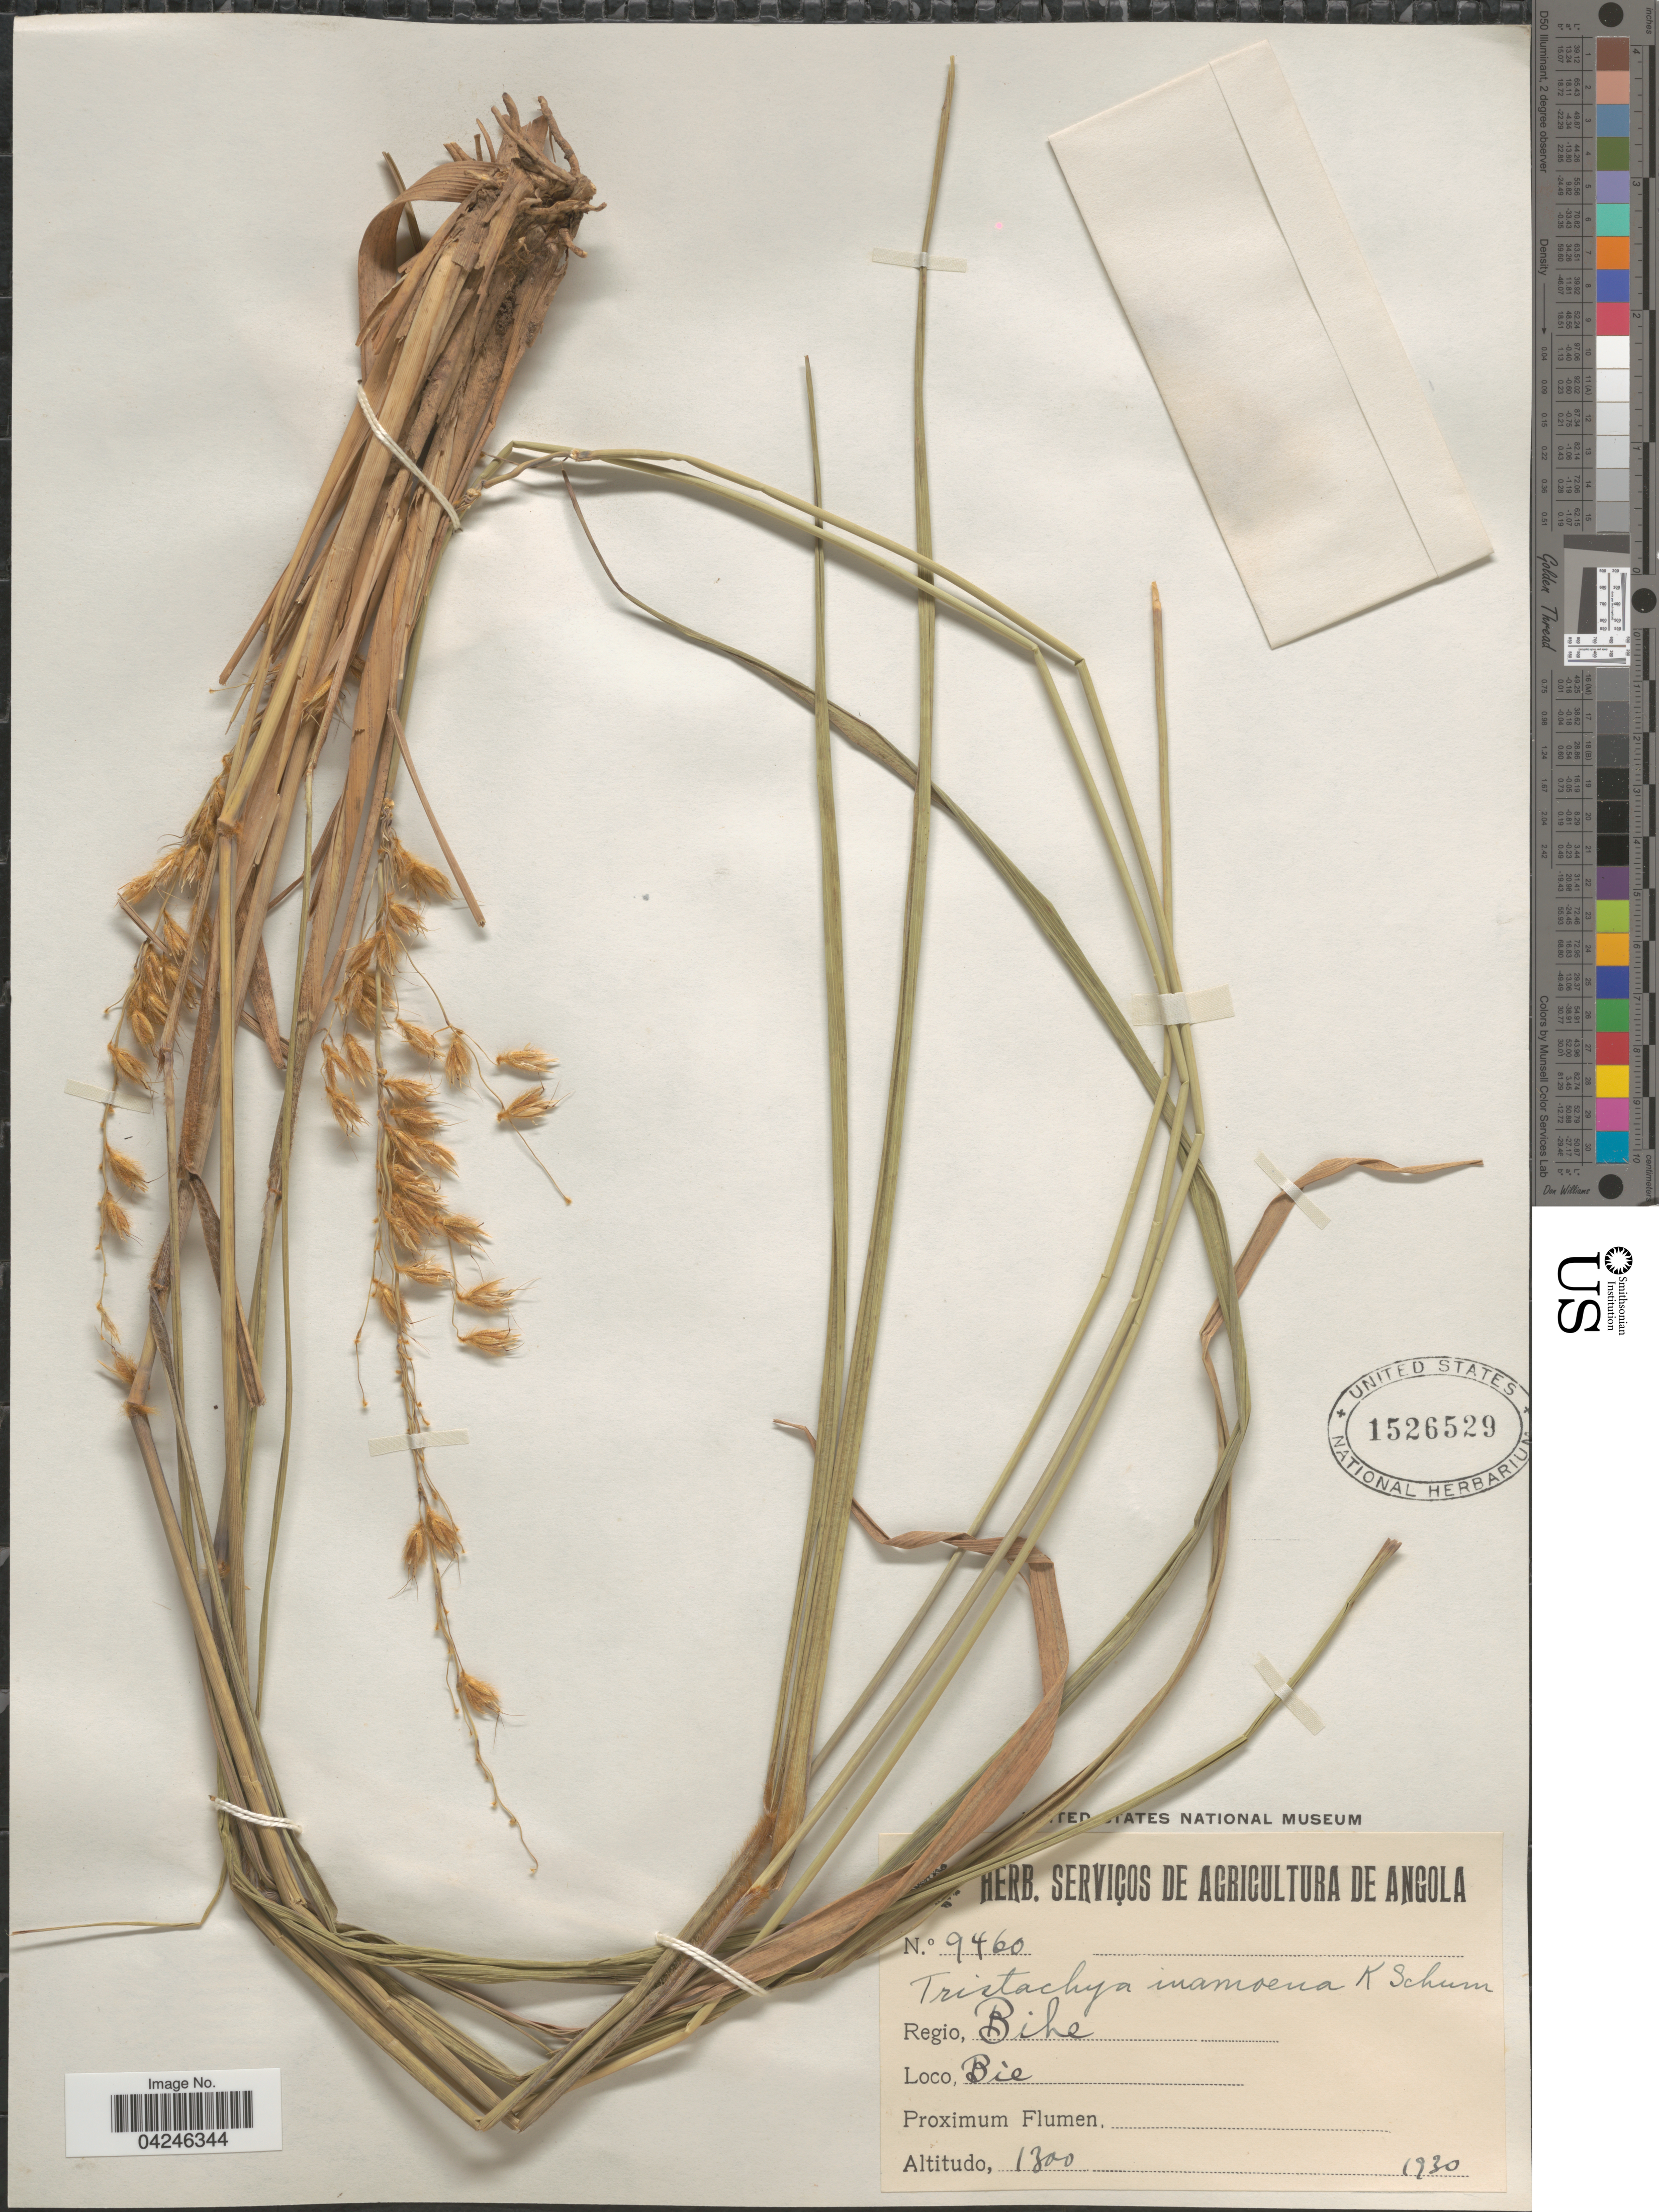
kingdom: Plantae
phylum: Tracheophyta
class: Liliopsida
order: Poales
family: Poaceae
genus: Zonotriche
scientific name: Zonotriche inamoena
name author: (K. Schum.) Clayton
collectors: ex herb. Servicos de Agricultura de Angola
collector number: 9460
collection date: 1930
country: Angola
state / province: Bie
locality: Regio, Bihe.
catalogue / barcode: US 1526529